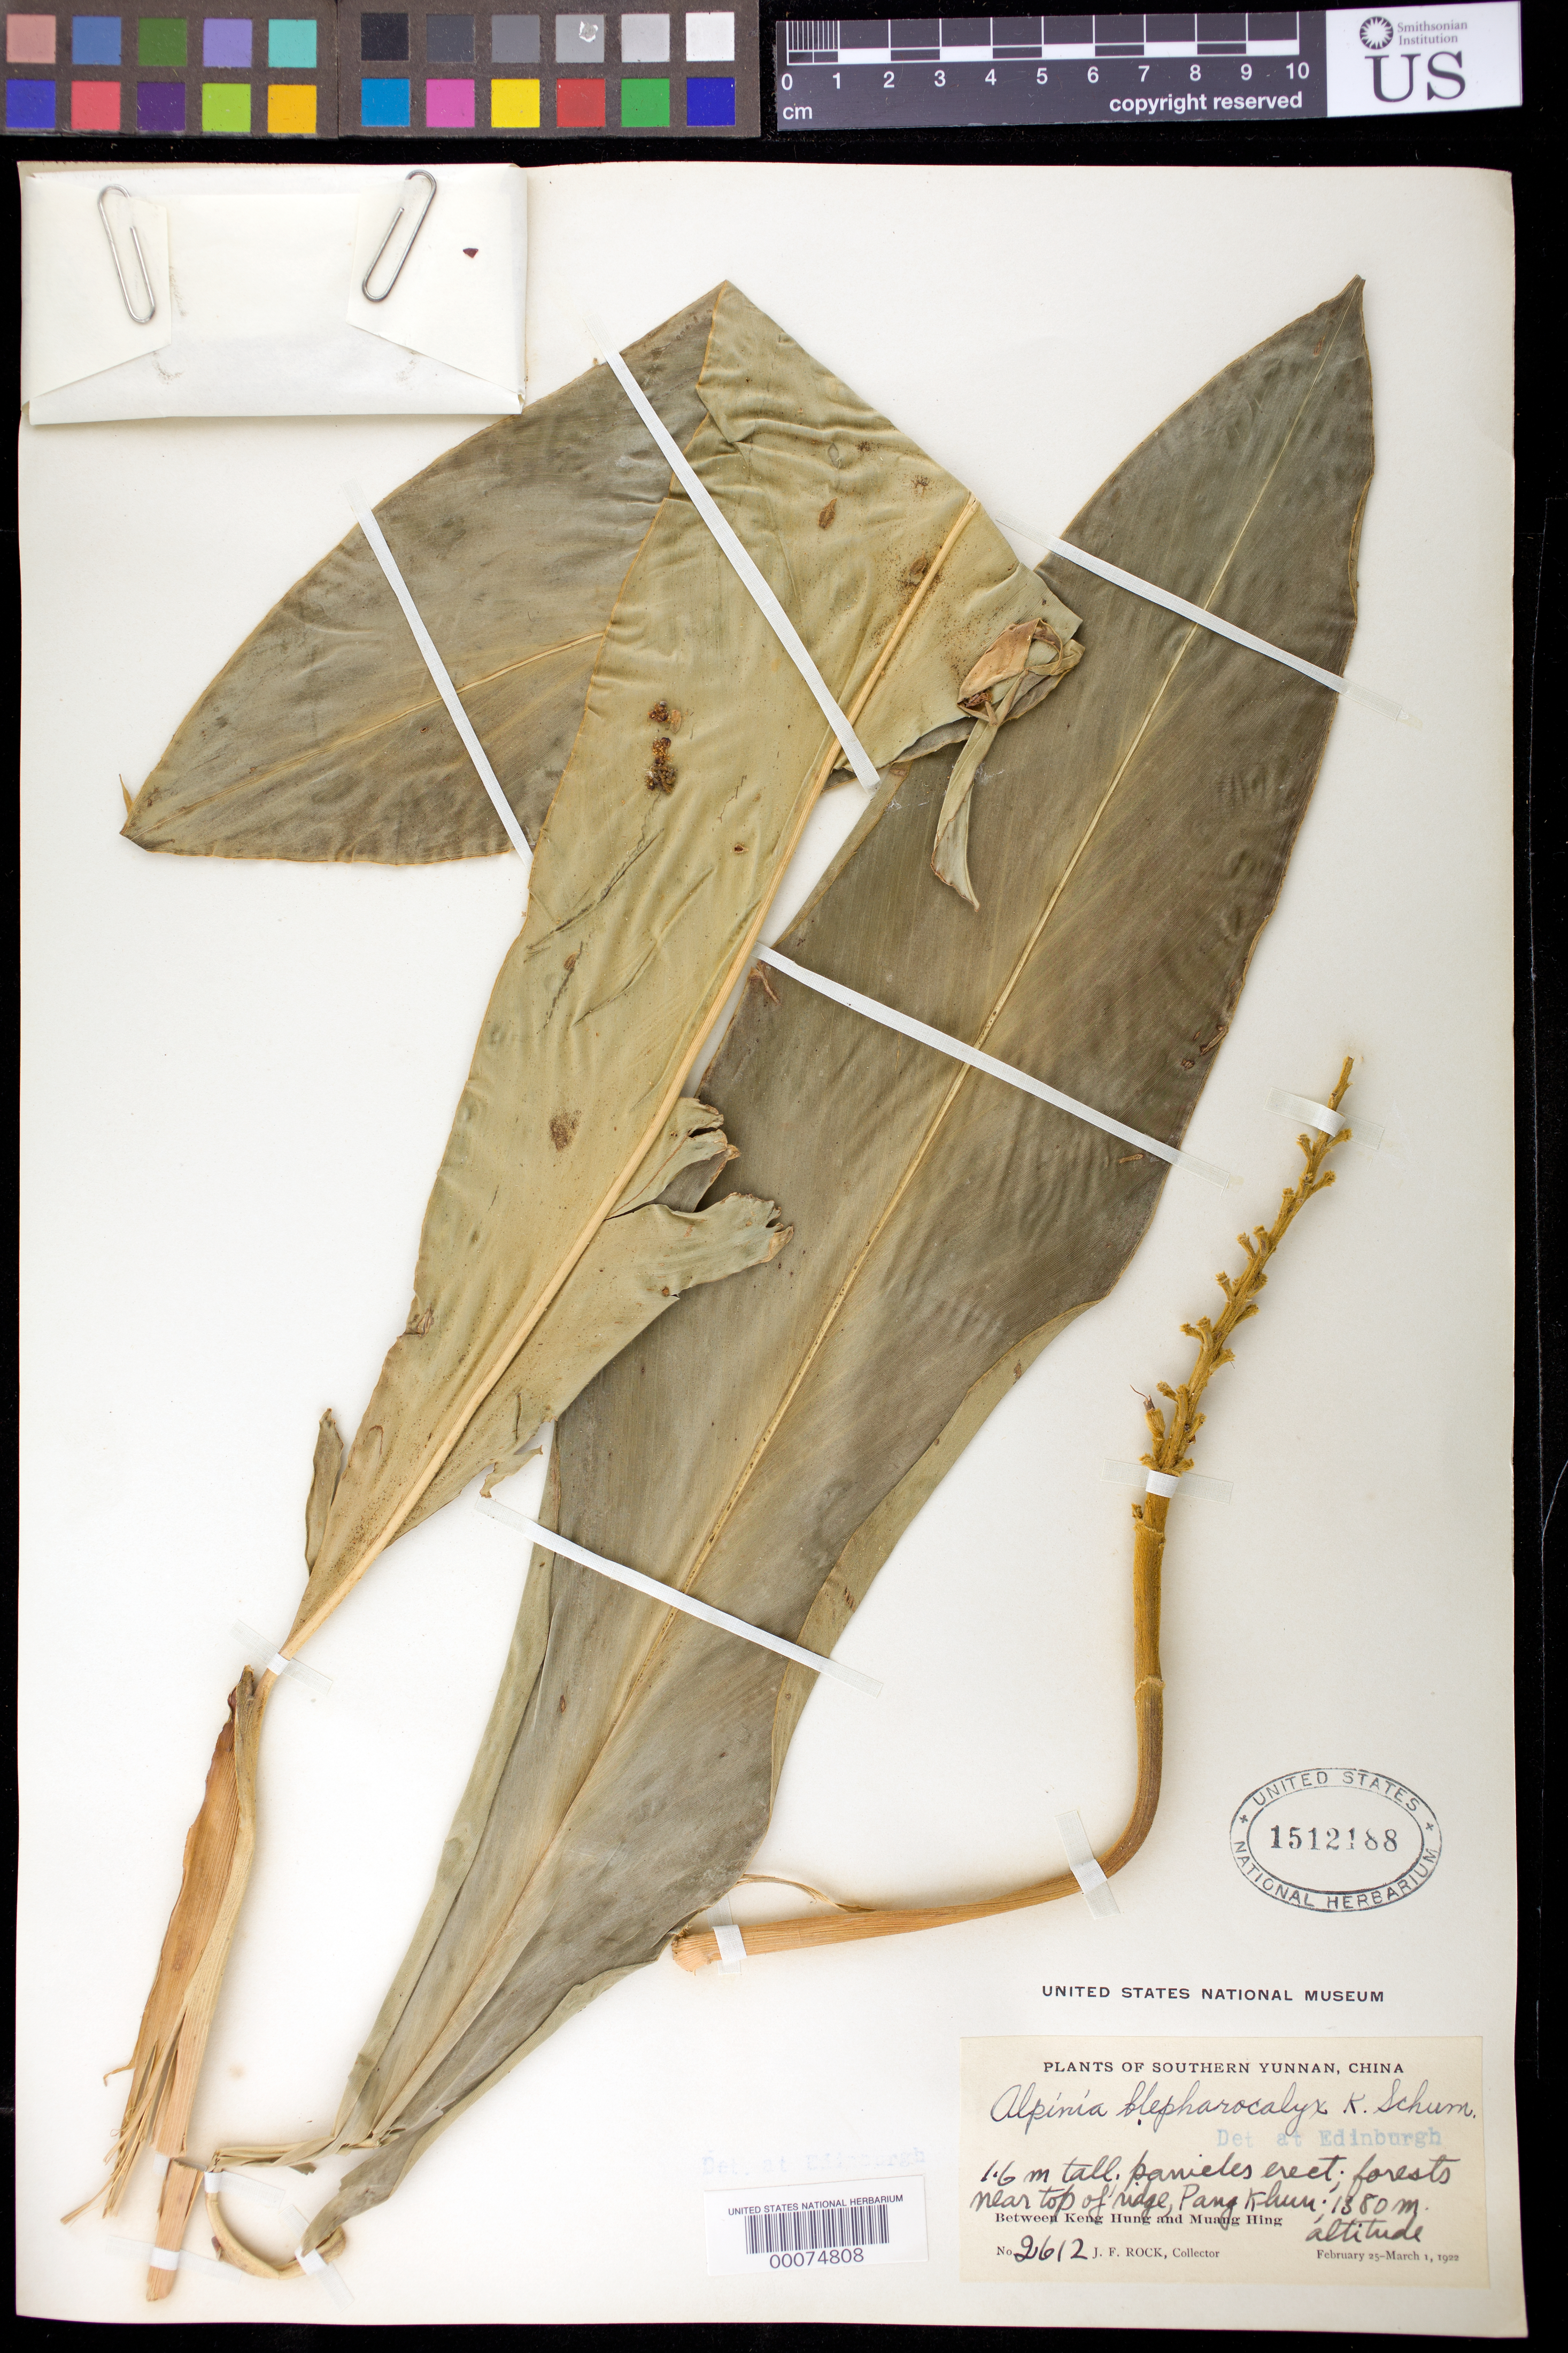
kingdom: Plantae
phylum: Tracheophyta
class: Liliopsida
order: Zingiberales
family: Zingiberaceae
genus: Alpinia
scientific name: Alpinia blepharocalyx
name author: K. Schum. in Engl.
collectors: J. F. Rock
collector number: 2612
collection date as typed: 25 Feb 1922 to 01 Mar 1922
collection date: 1922-02-25/1922-03-01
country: China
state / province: Yunnan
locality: Forests near top of ridge, pang khun, between keng hung and muang hing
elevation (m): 1380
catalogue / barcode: US 1512188